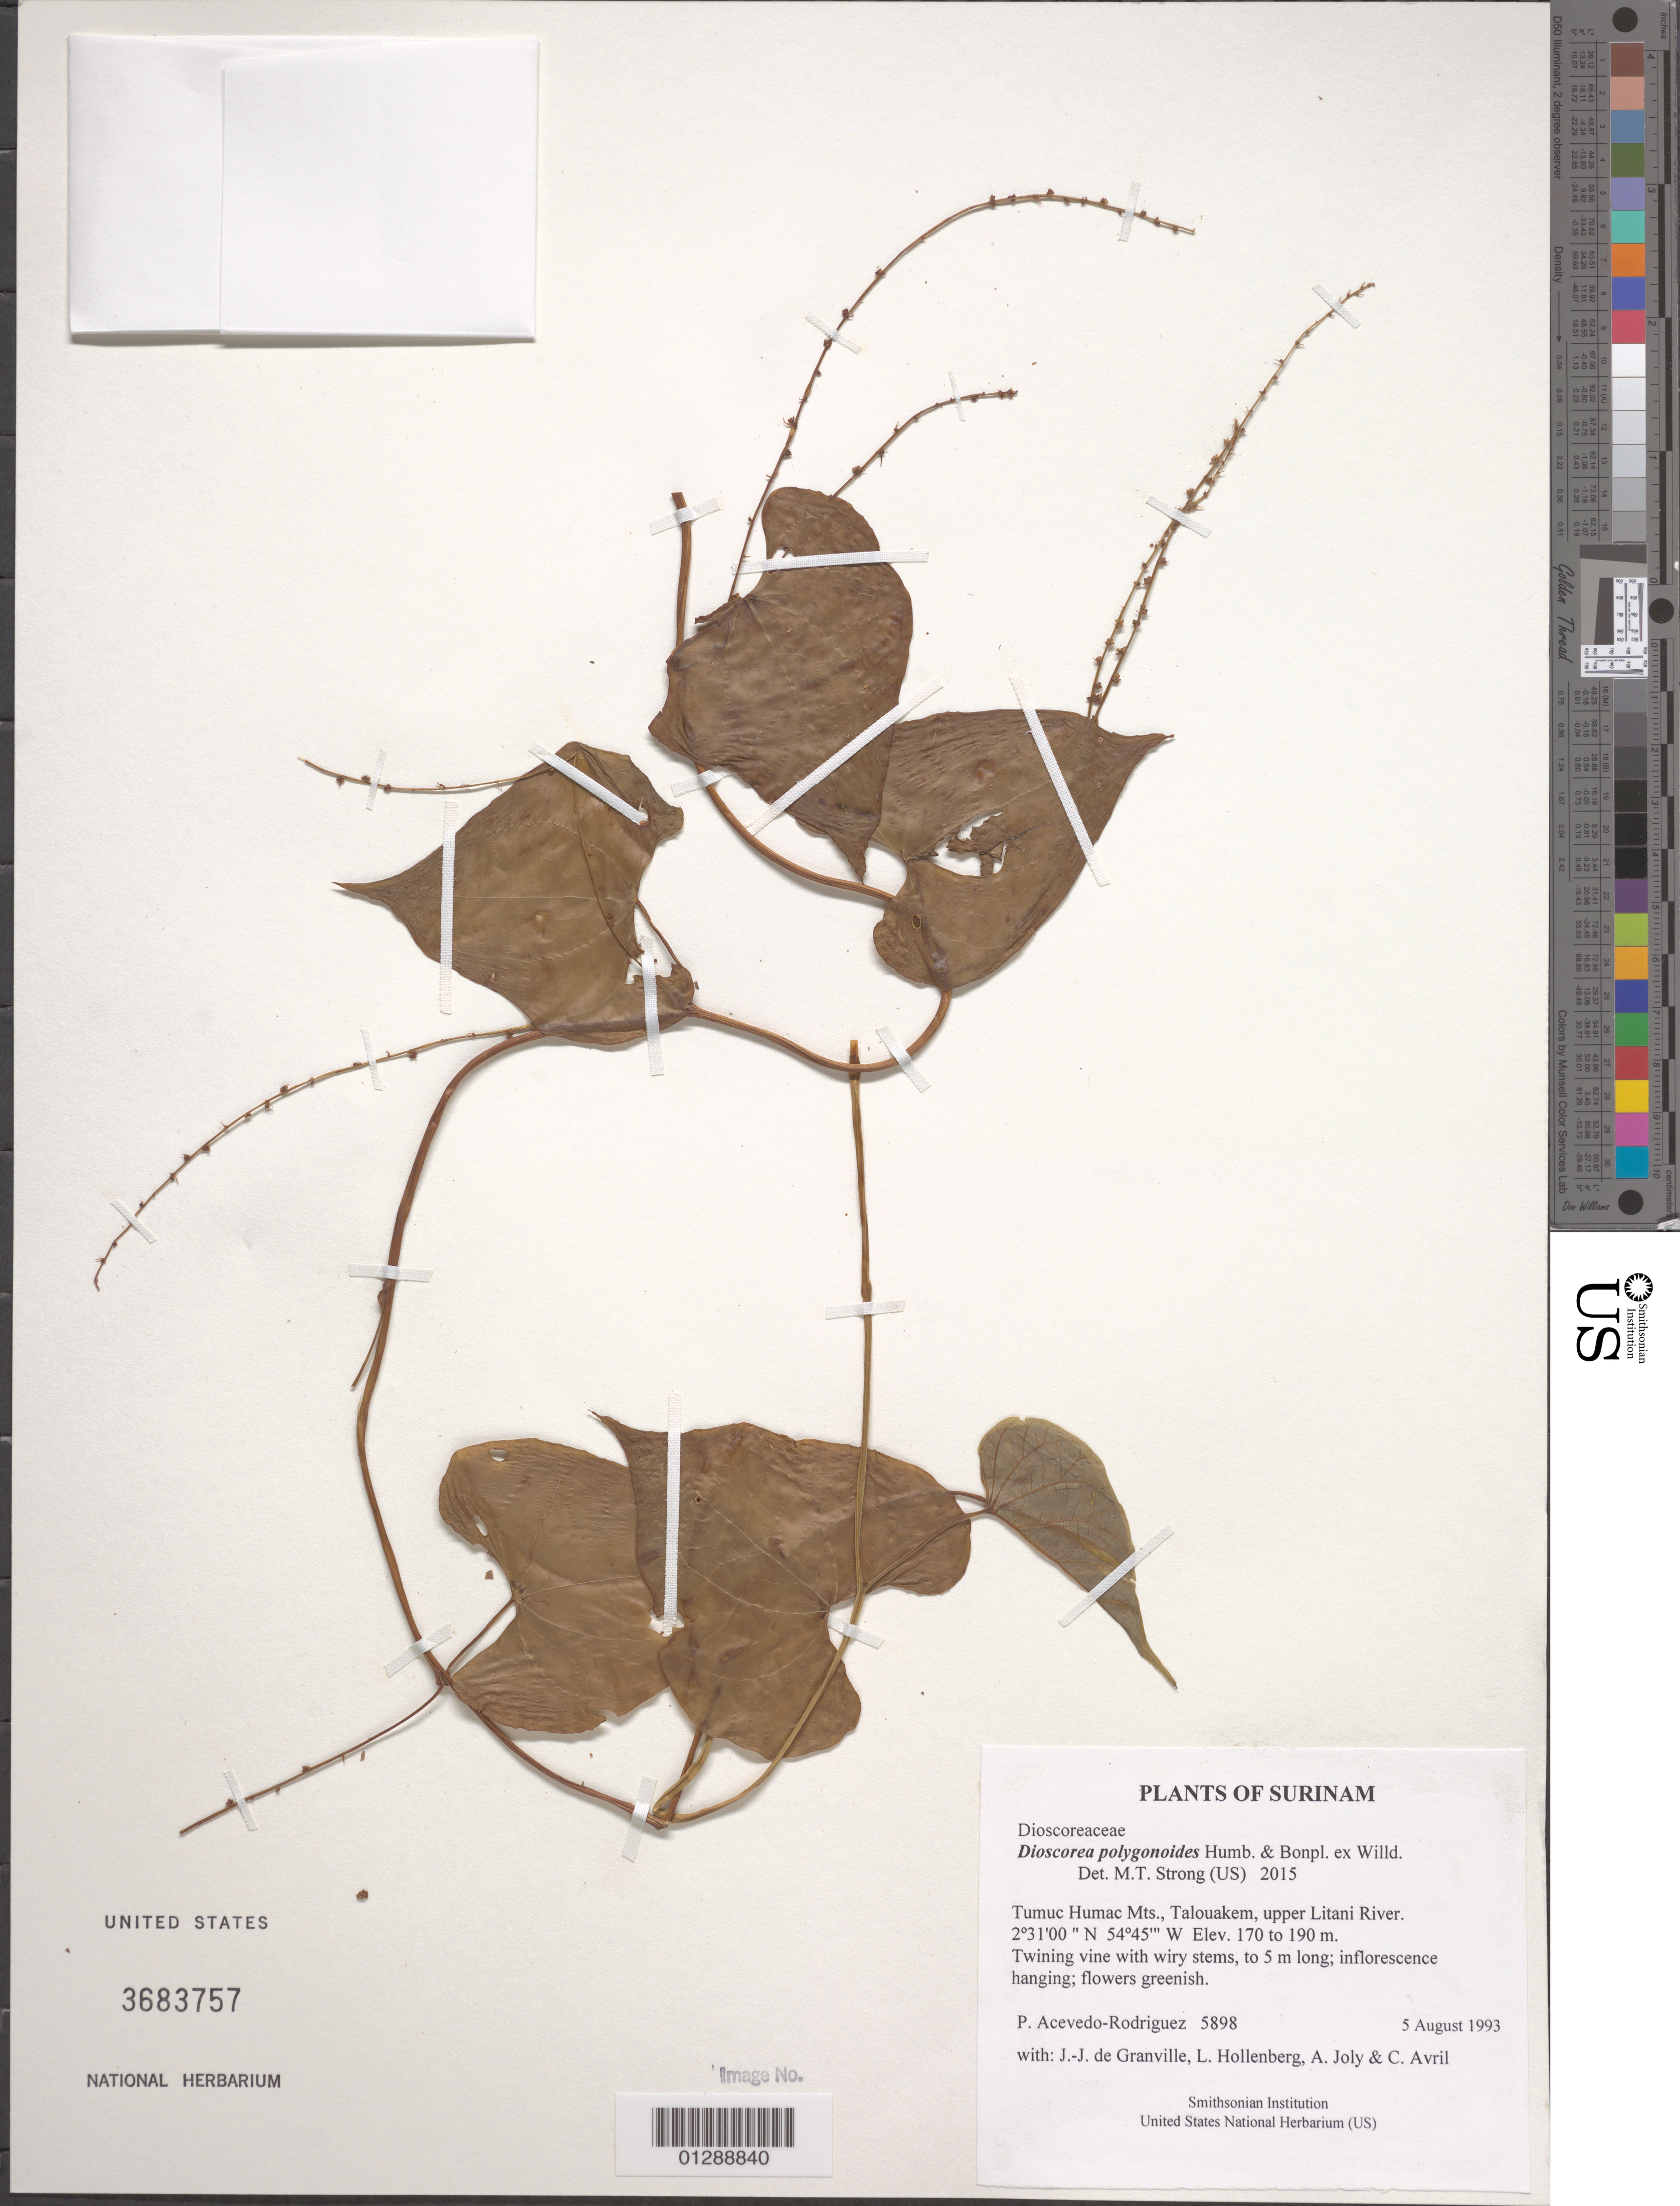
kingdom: Plantae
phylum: Tracheophyta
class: Liliopsida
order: Dioscoreales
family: Dioscoreaceae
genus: Dioscorea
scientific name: Dioscorea polygonoides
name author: Humb. & Bonpl. ex Willd.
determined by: Strong, M. T., (US), Smithsonian Institution - National Museum of Natural History (UNITED STATES)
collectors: P. Acevedo-Rodr., J.-J. de Granville, L. Hollenberg, A. Joly & C. Avril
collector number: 5898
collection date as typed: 5 August 1993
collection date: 1993-08-05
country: Suriname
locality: Tumuc Humac Mts., Talouakem, upper Litani River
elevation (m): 170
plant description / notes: US, NY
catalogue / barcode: US 3683757